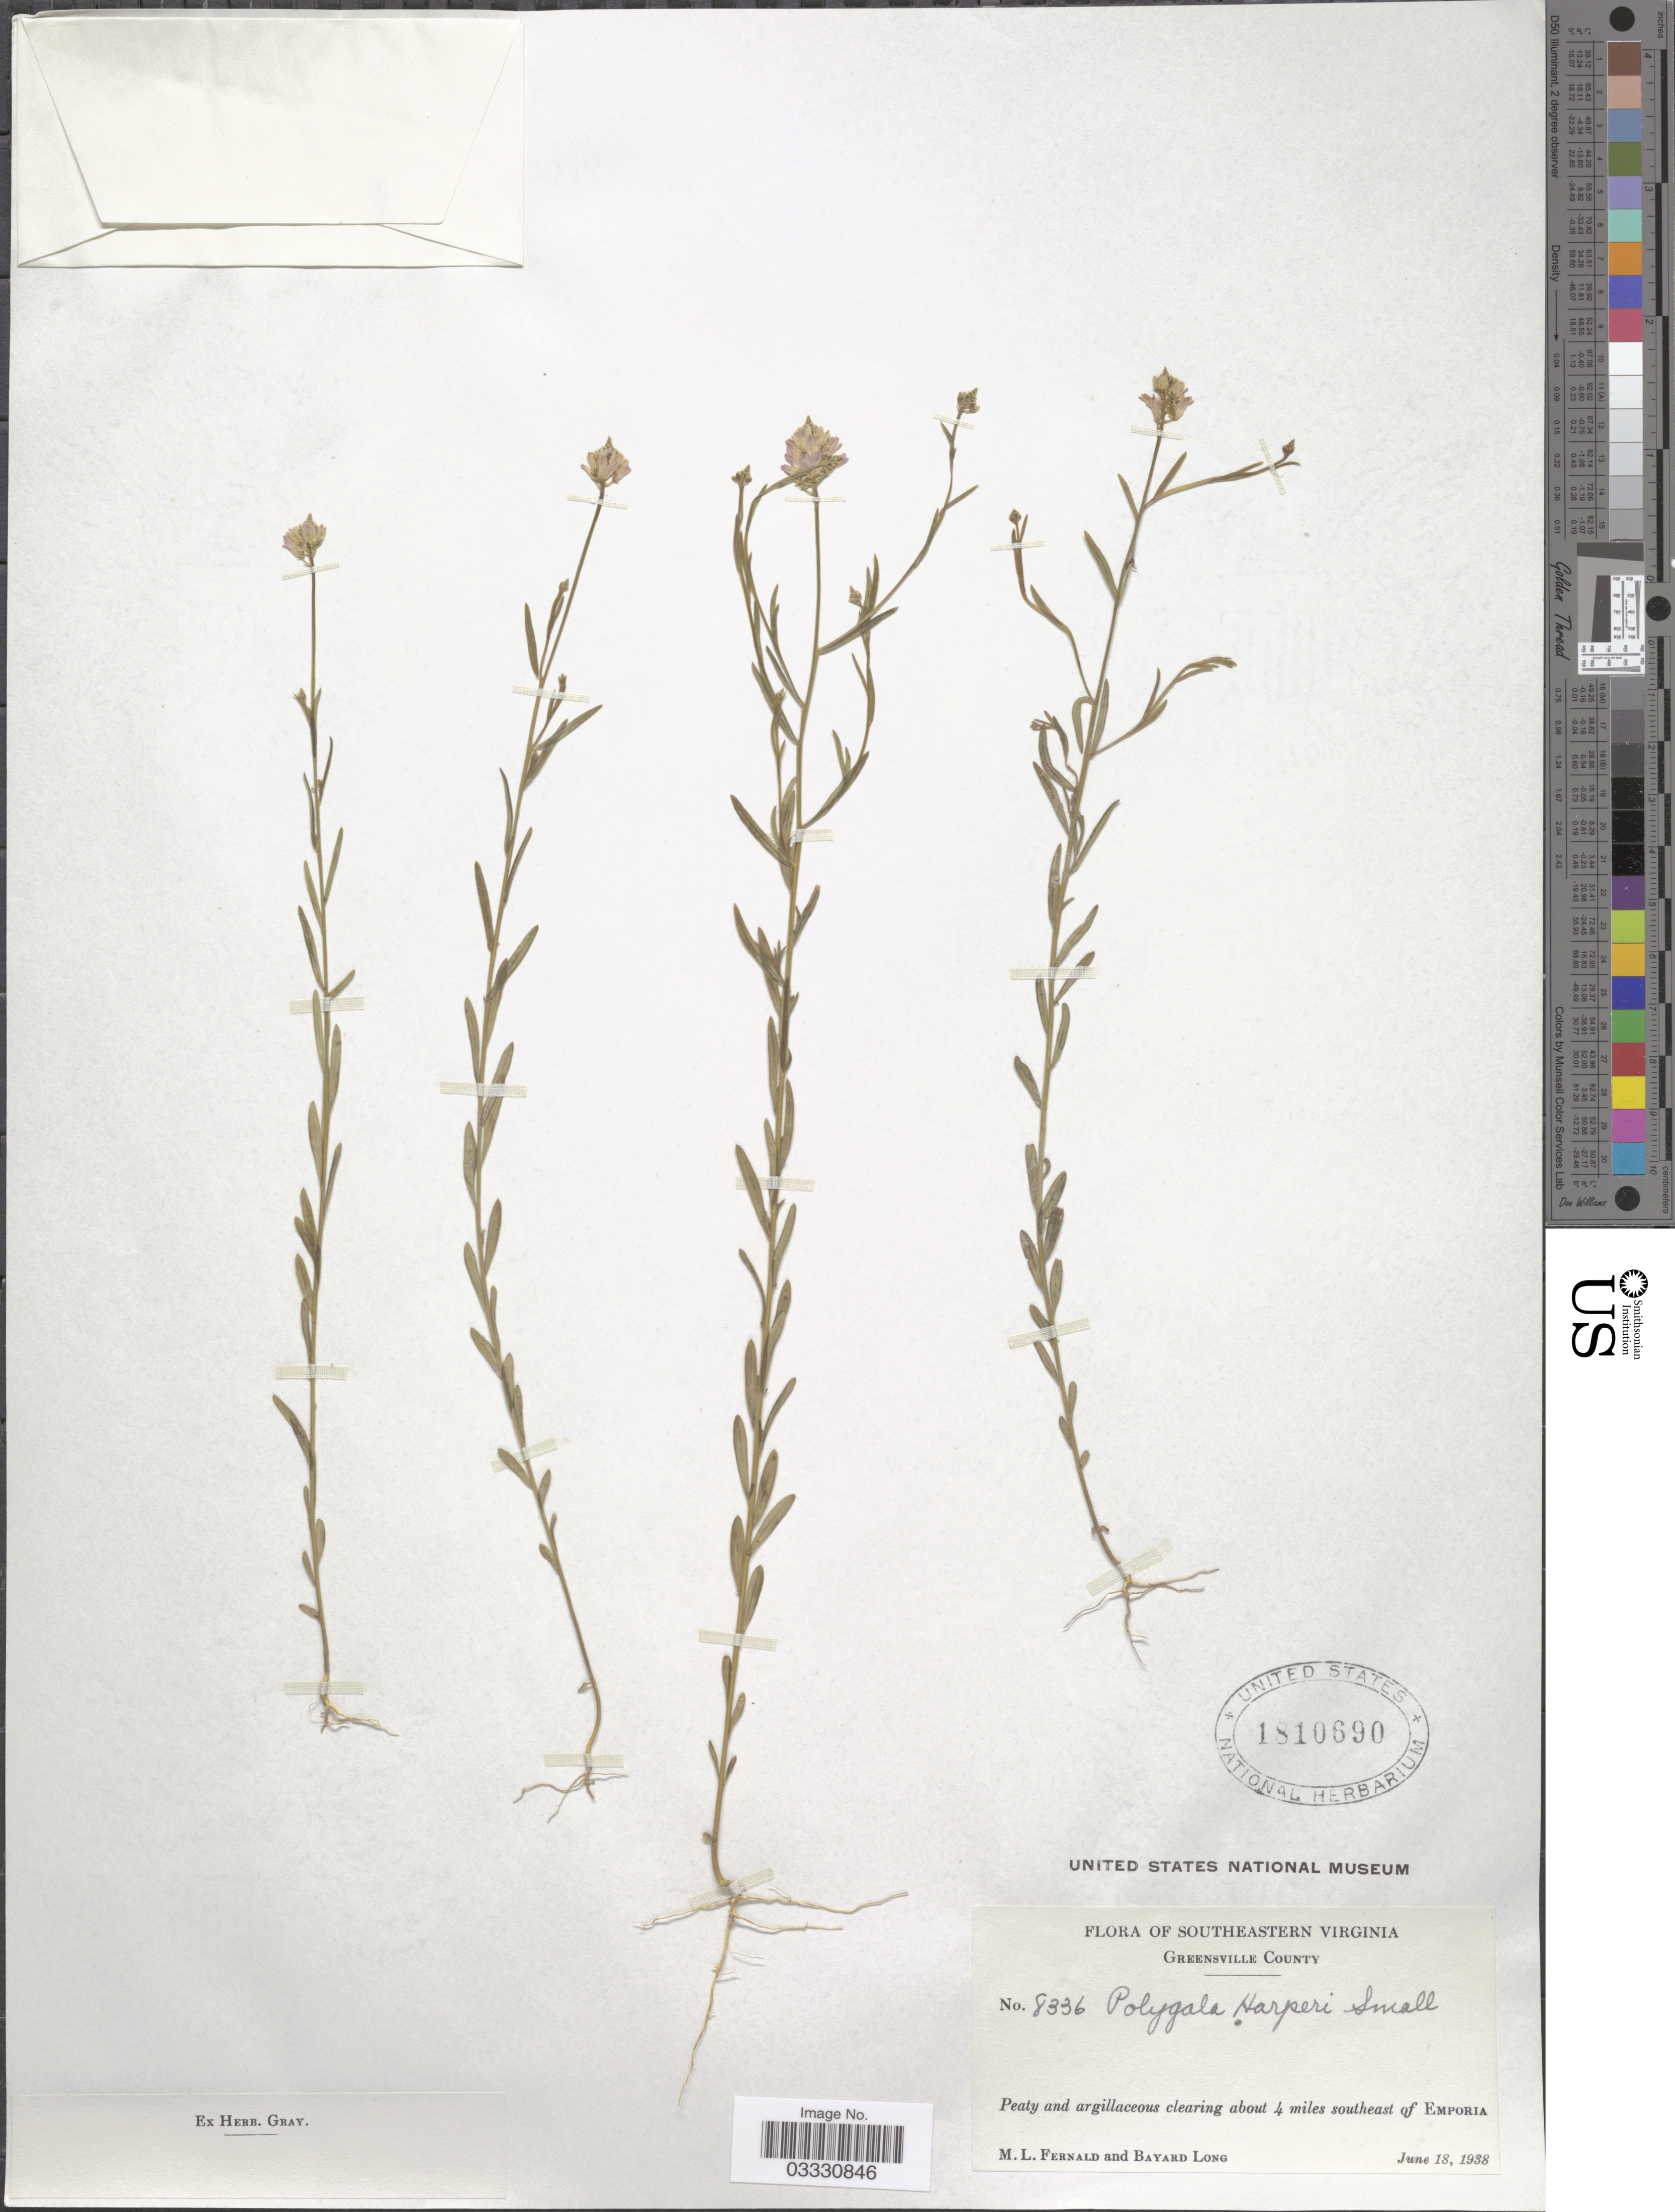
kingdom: Plantae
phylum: Tracheophyta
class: Magnoliopsida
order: Fabales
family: Polygalaceae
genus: Polygala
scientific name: Polygala harperi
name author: Small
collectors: M. L. Fernald & B. Long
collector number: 8336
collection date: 1938-06-18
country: United States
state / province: Virginia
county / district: Greensville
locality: Southeastern Virginia. Greensville County. About 4 miles southeast of Emporia.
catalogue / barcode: US 1810690